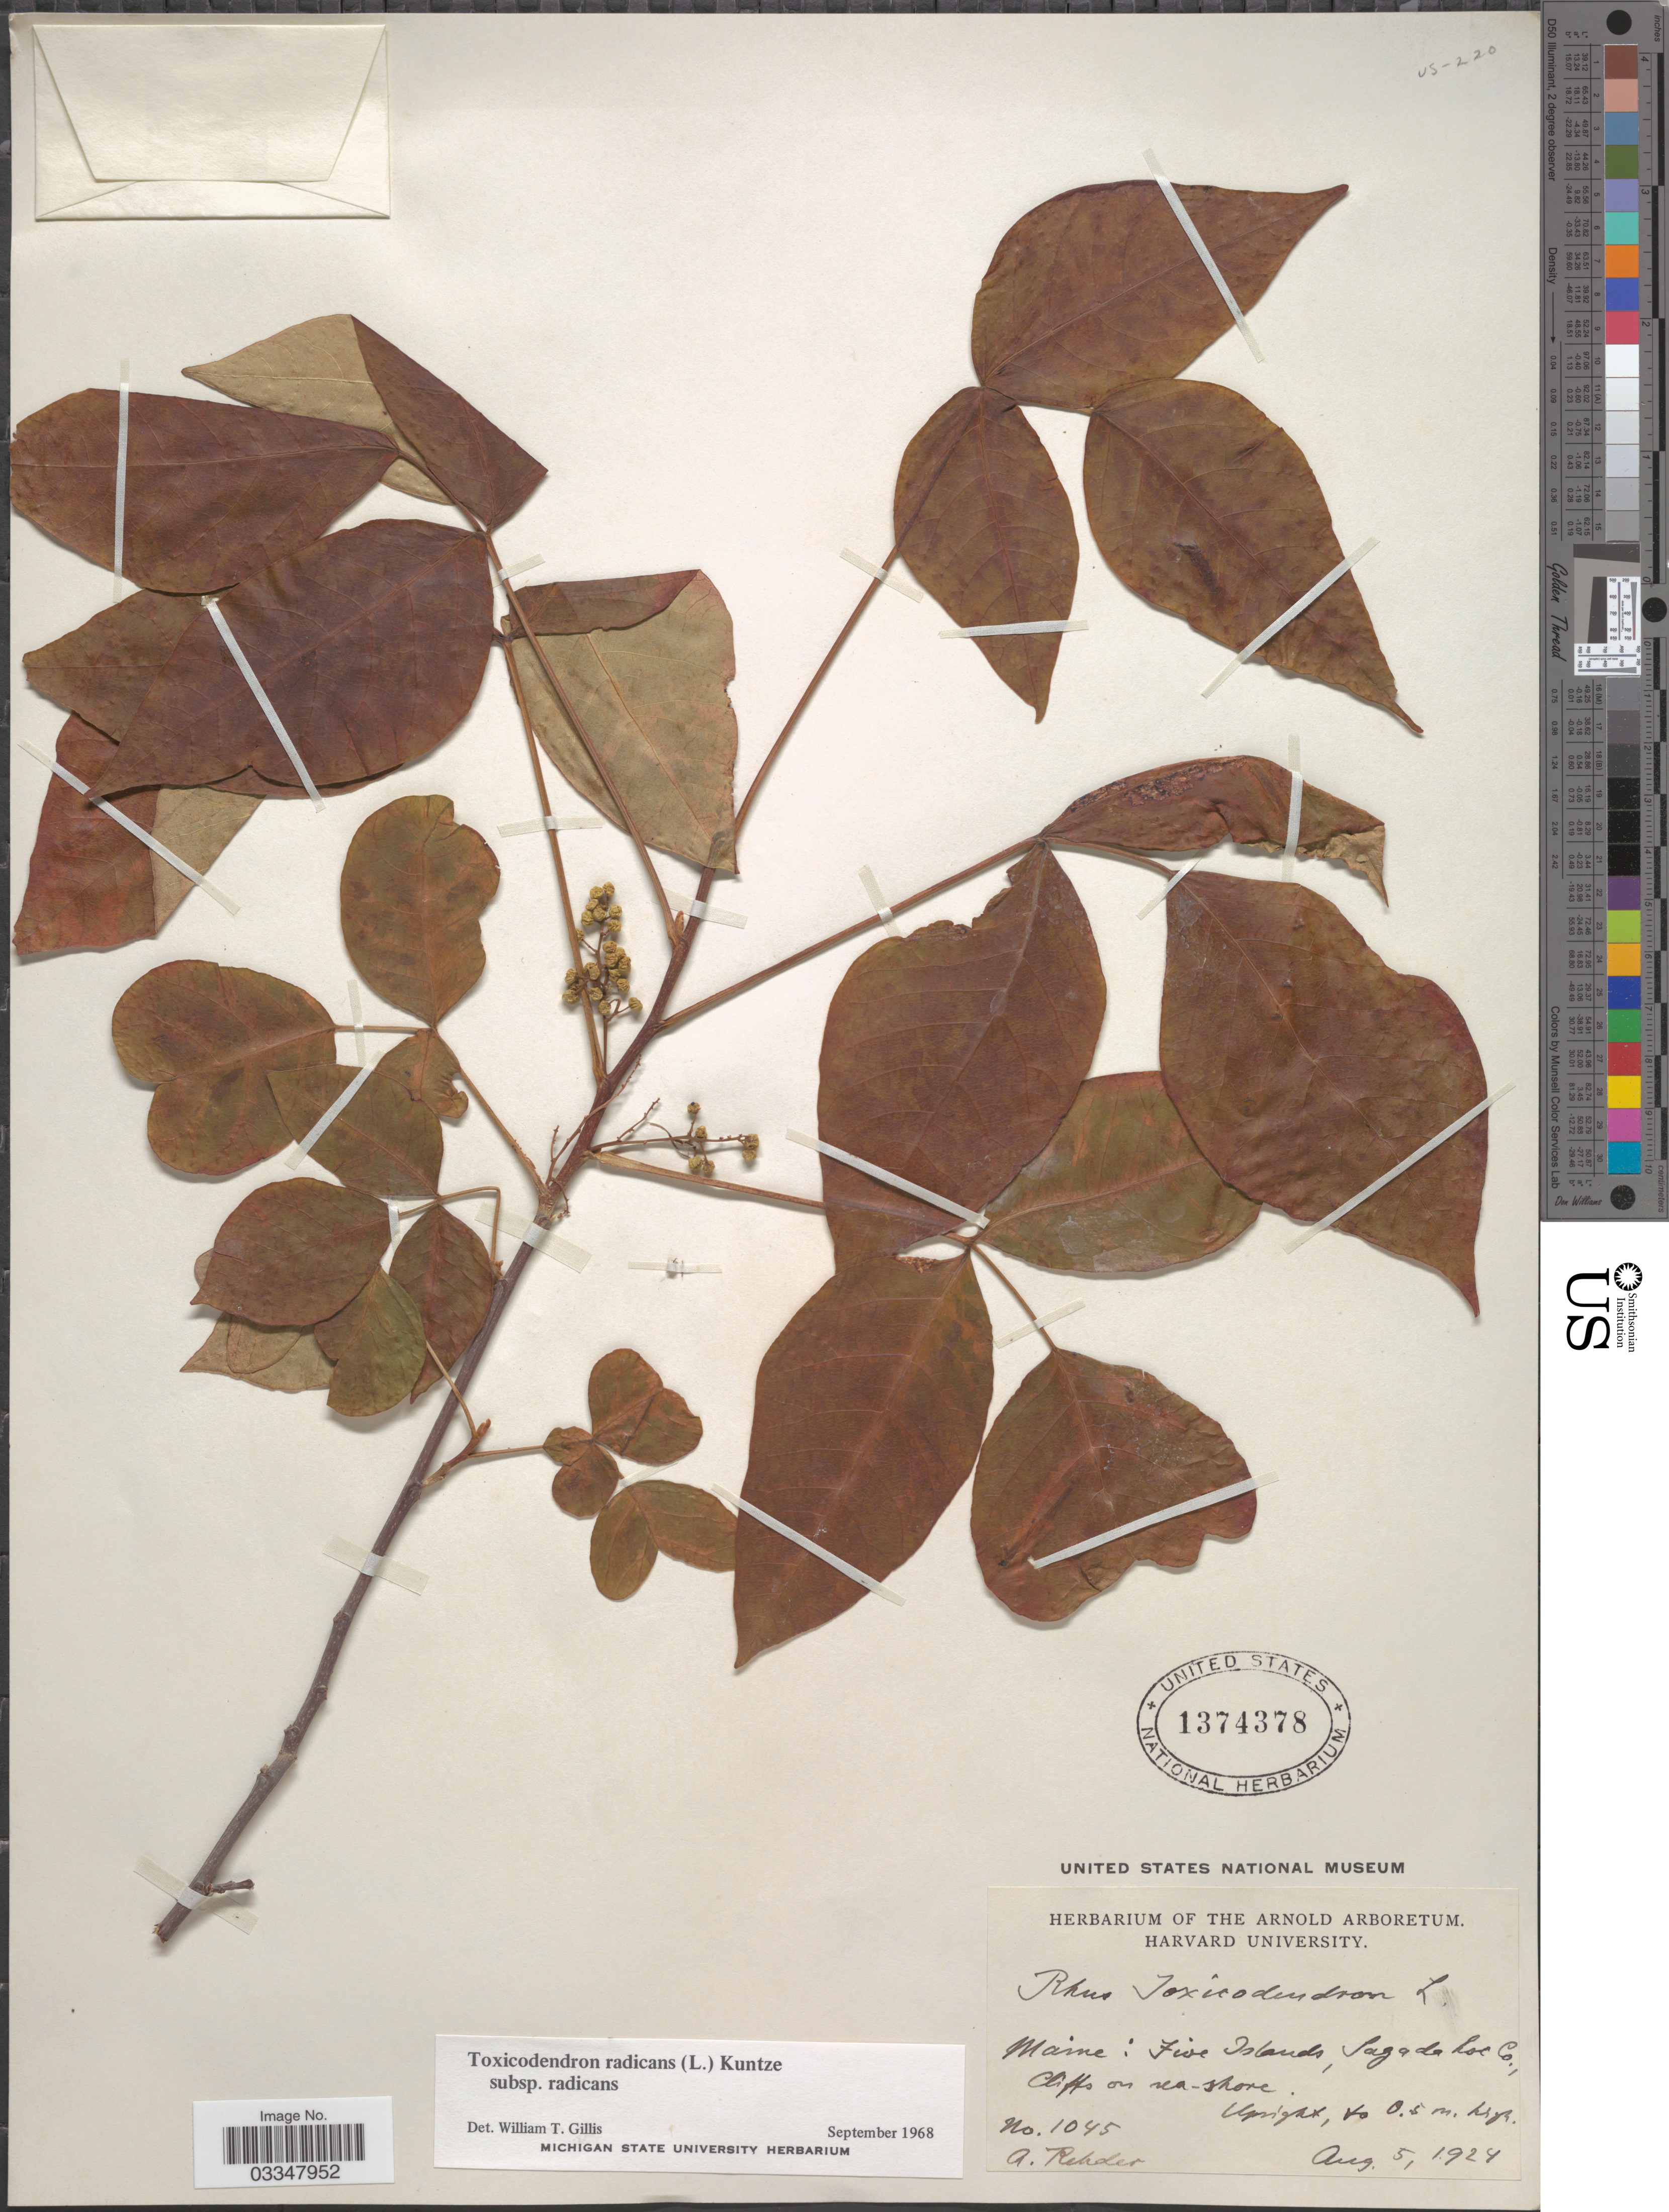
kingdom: Plantae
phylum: Tracheophyta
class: Magnoliopsida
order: Sapindales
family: Anacardiaceae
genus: Toxicodendron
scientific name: Toxicodendron radicans subsp. radicans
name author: (L.) Kuntze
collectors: A. Rehder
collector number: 1045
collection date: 1924-08-05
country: United States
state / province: Maine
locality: Five Islands, Sagadahoc Co.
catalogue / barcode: US 1374378